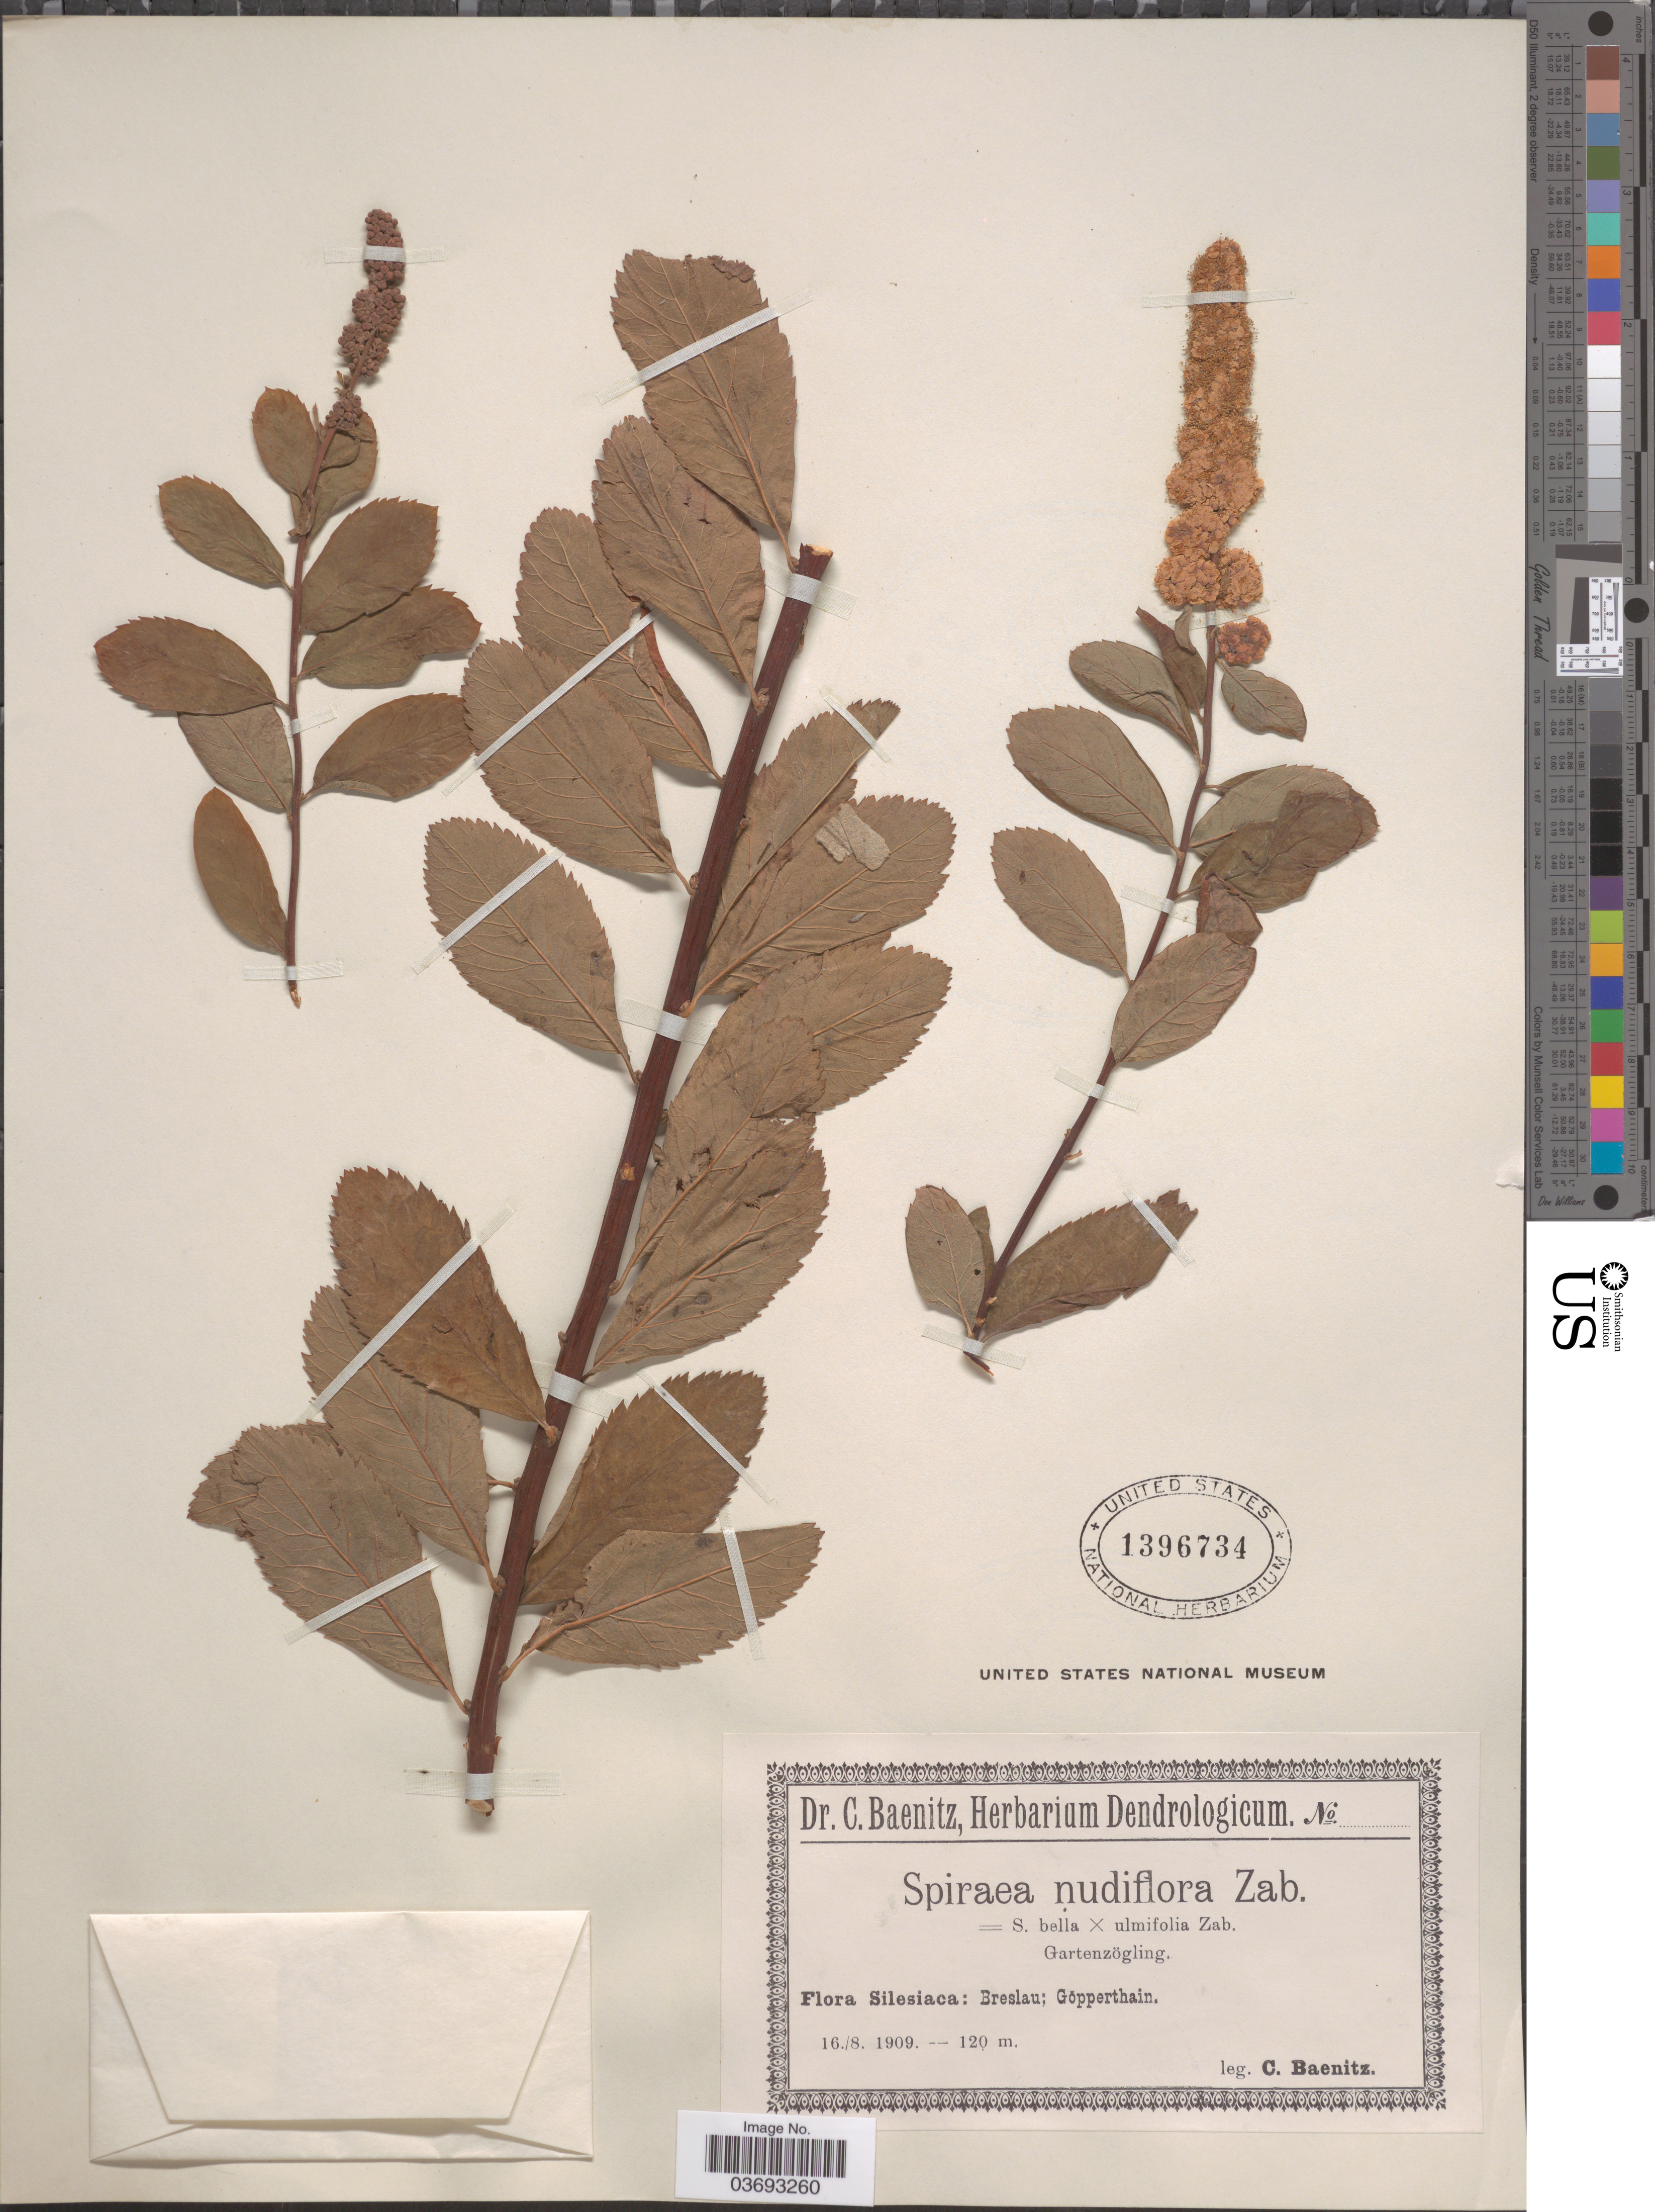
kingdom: Plantae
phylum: Tracheophyta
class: Magnoliopsida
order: Rosales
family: Rosaceae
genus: Spiraea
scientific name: Spiraea x nudiflora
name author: Zabel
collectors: C. G. Baenitz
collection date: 1909-08-16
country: Poland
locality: Silesiaca: Breslau; Gŏpperthain.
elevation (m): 120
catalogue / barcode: US 1396734